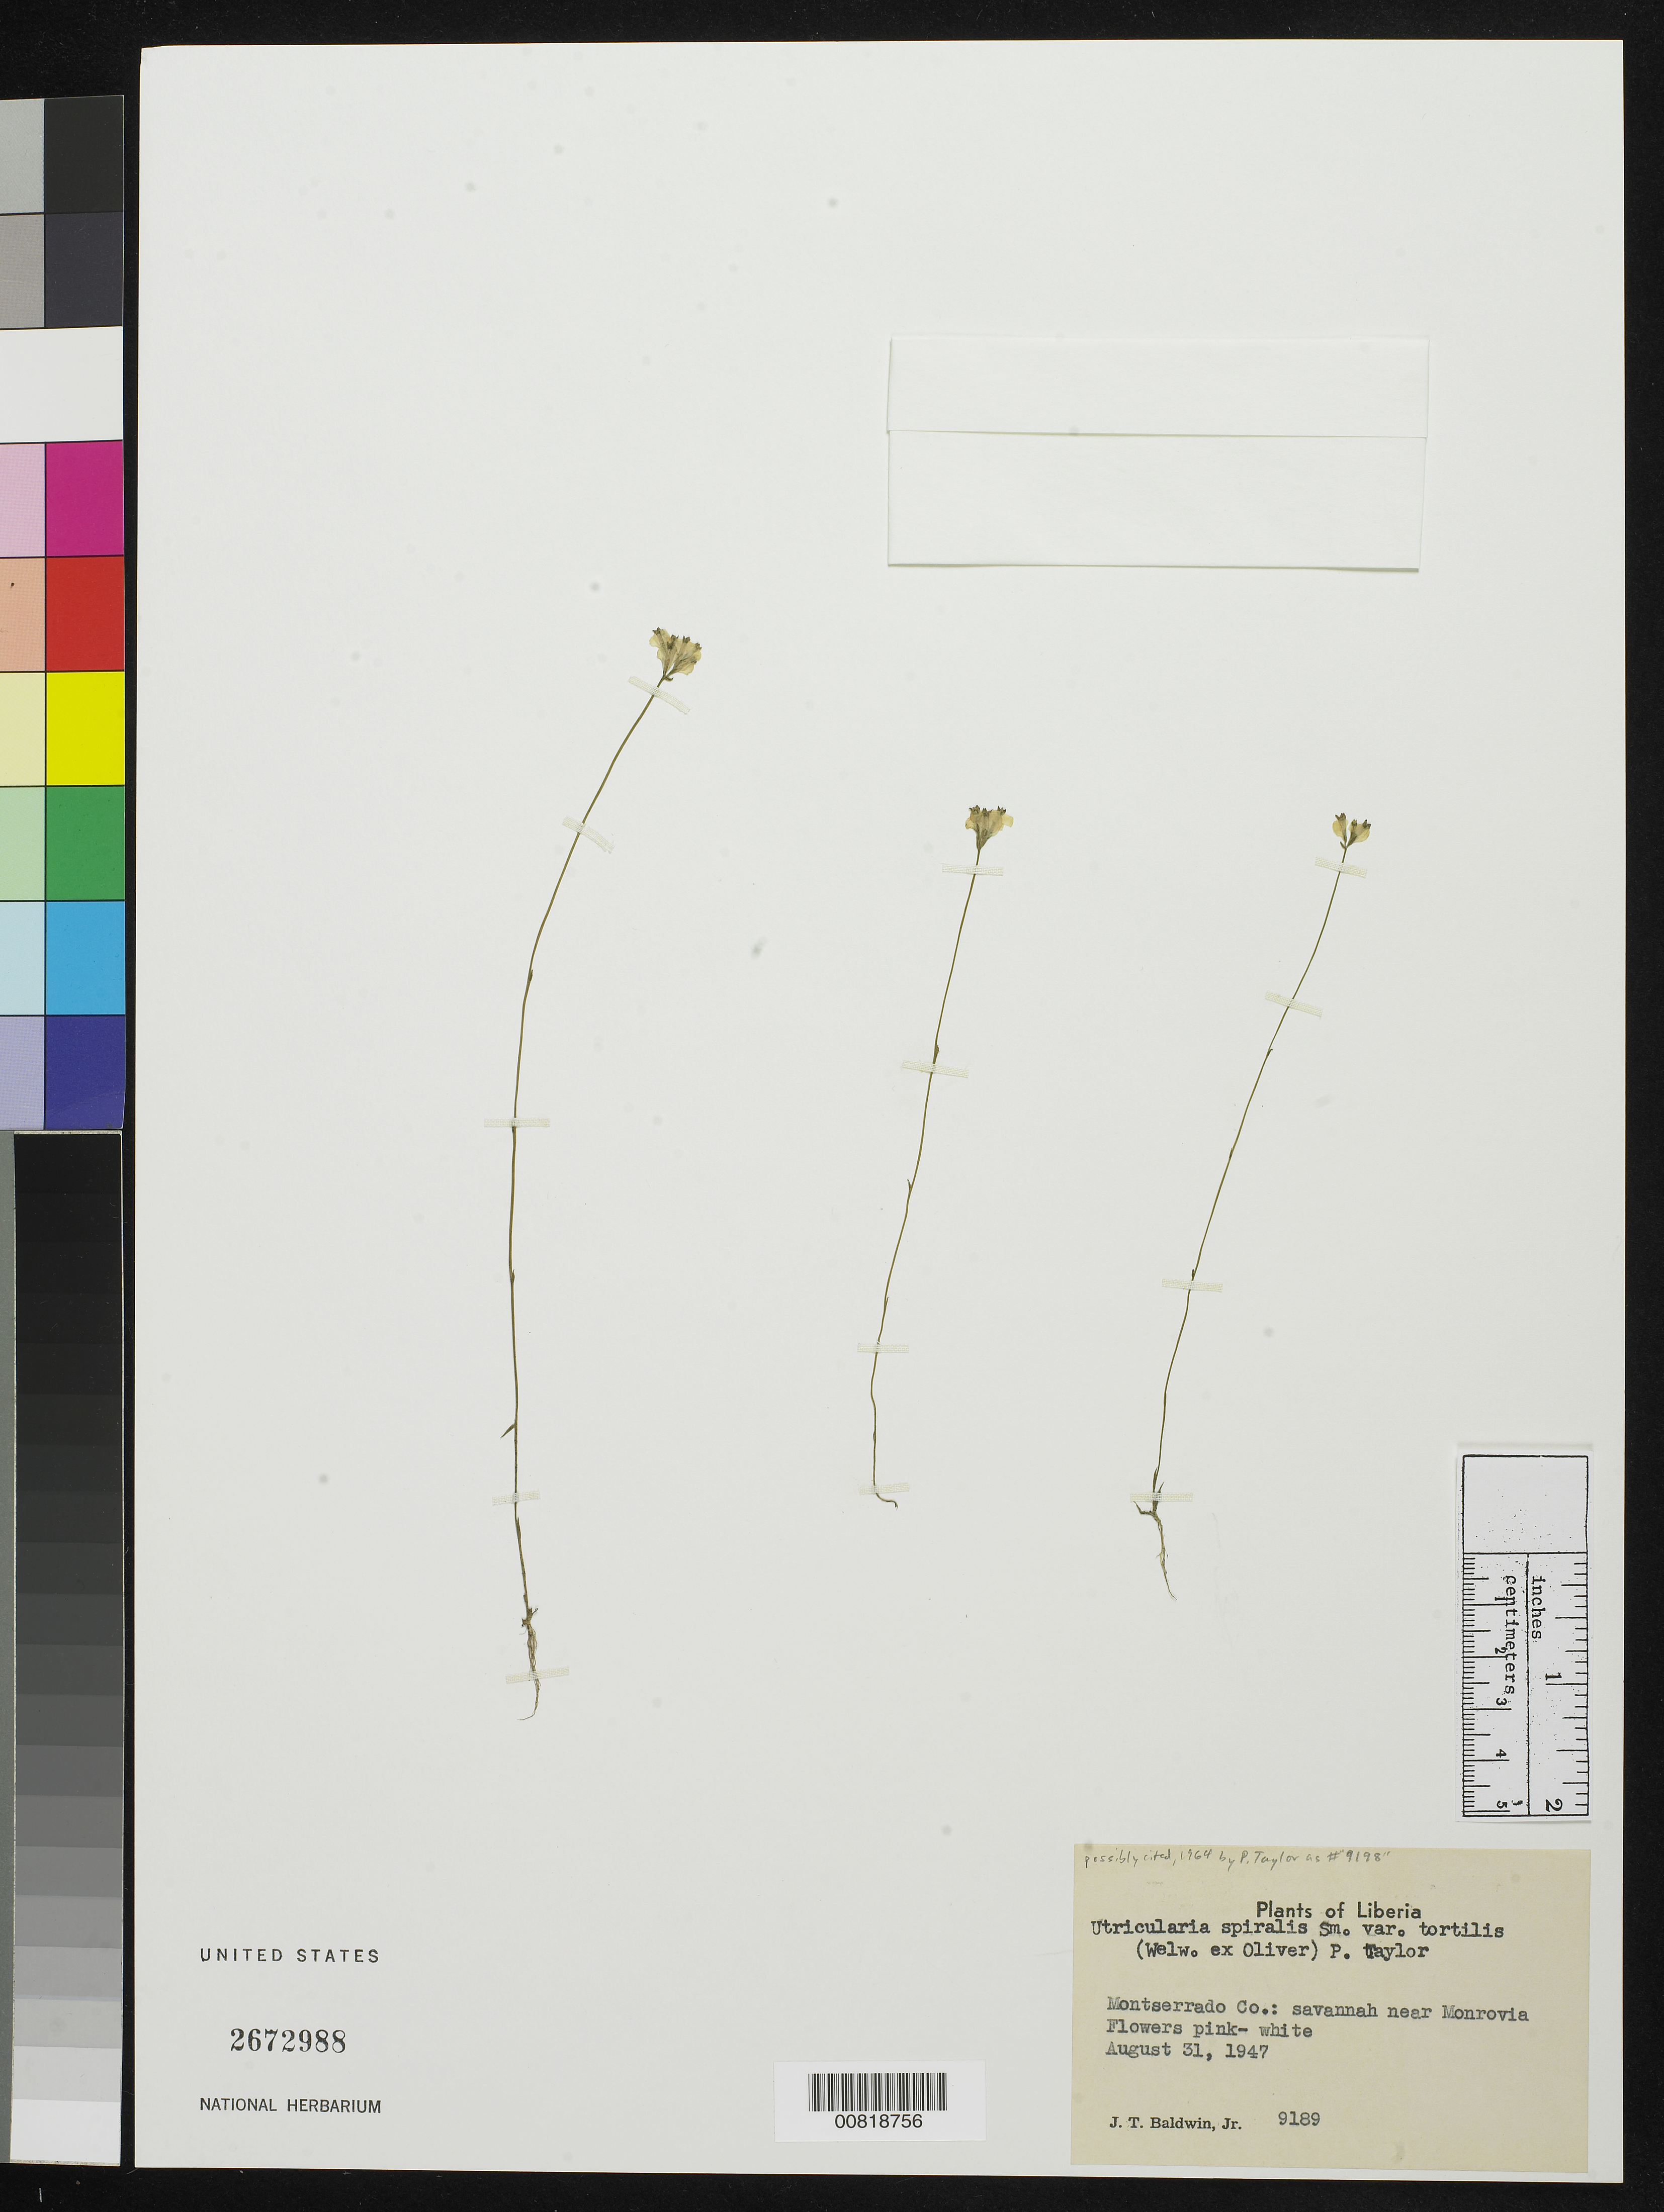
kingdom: Plantae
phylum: Tracheophyta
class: Magnoliopsida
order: Lamiales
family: Lentibulariaceae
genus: Utricularia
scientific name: Utricularia spiralis var. tortilis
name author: Sm.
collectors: J. T. Baldwin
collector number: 9189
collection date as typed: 31 Aug 1947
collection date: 1947-08-31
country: Liberia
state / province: Montserrado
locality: Near Monrovia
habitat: Savannah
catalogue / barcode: US 2672988